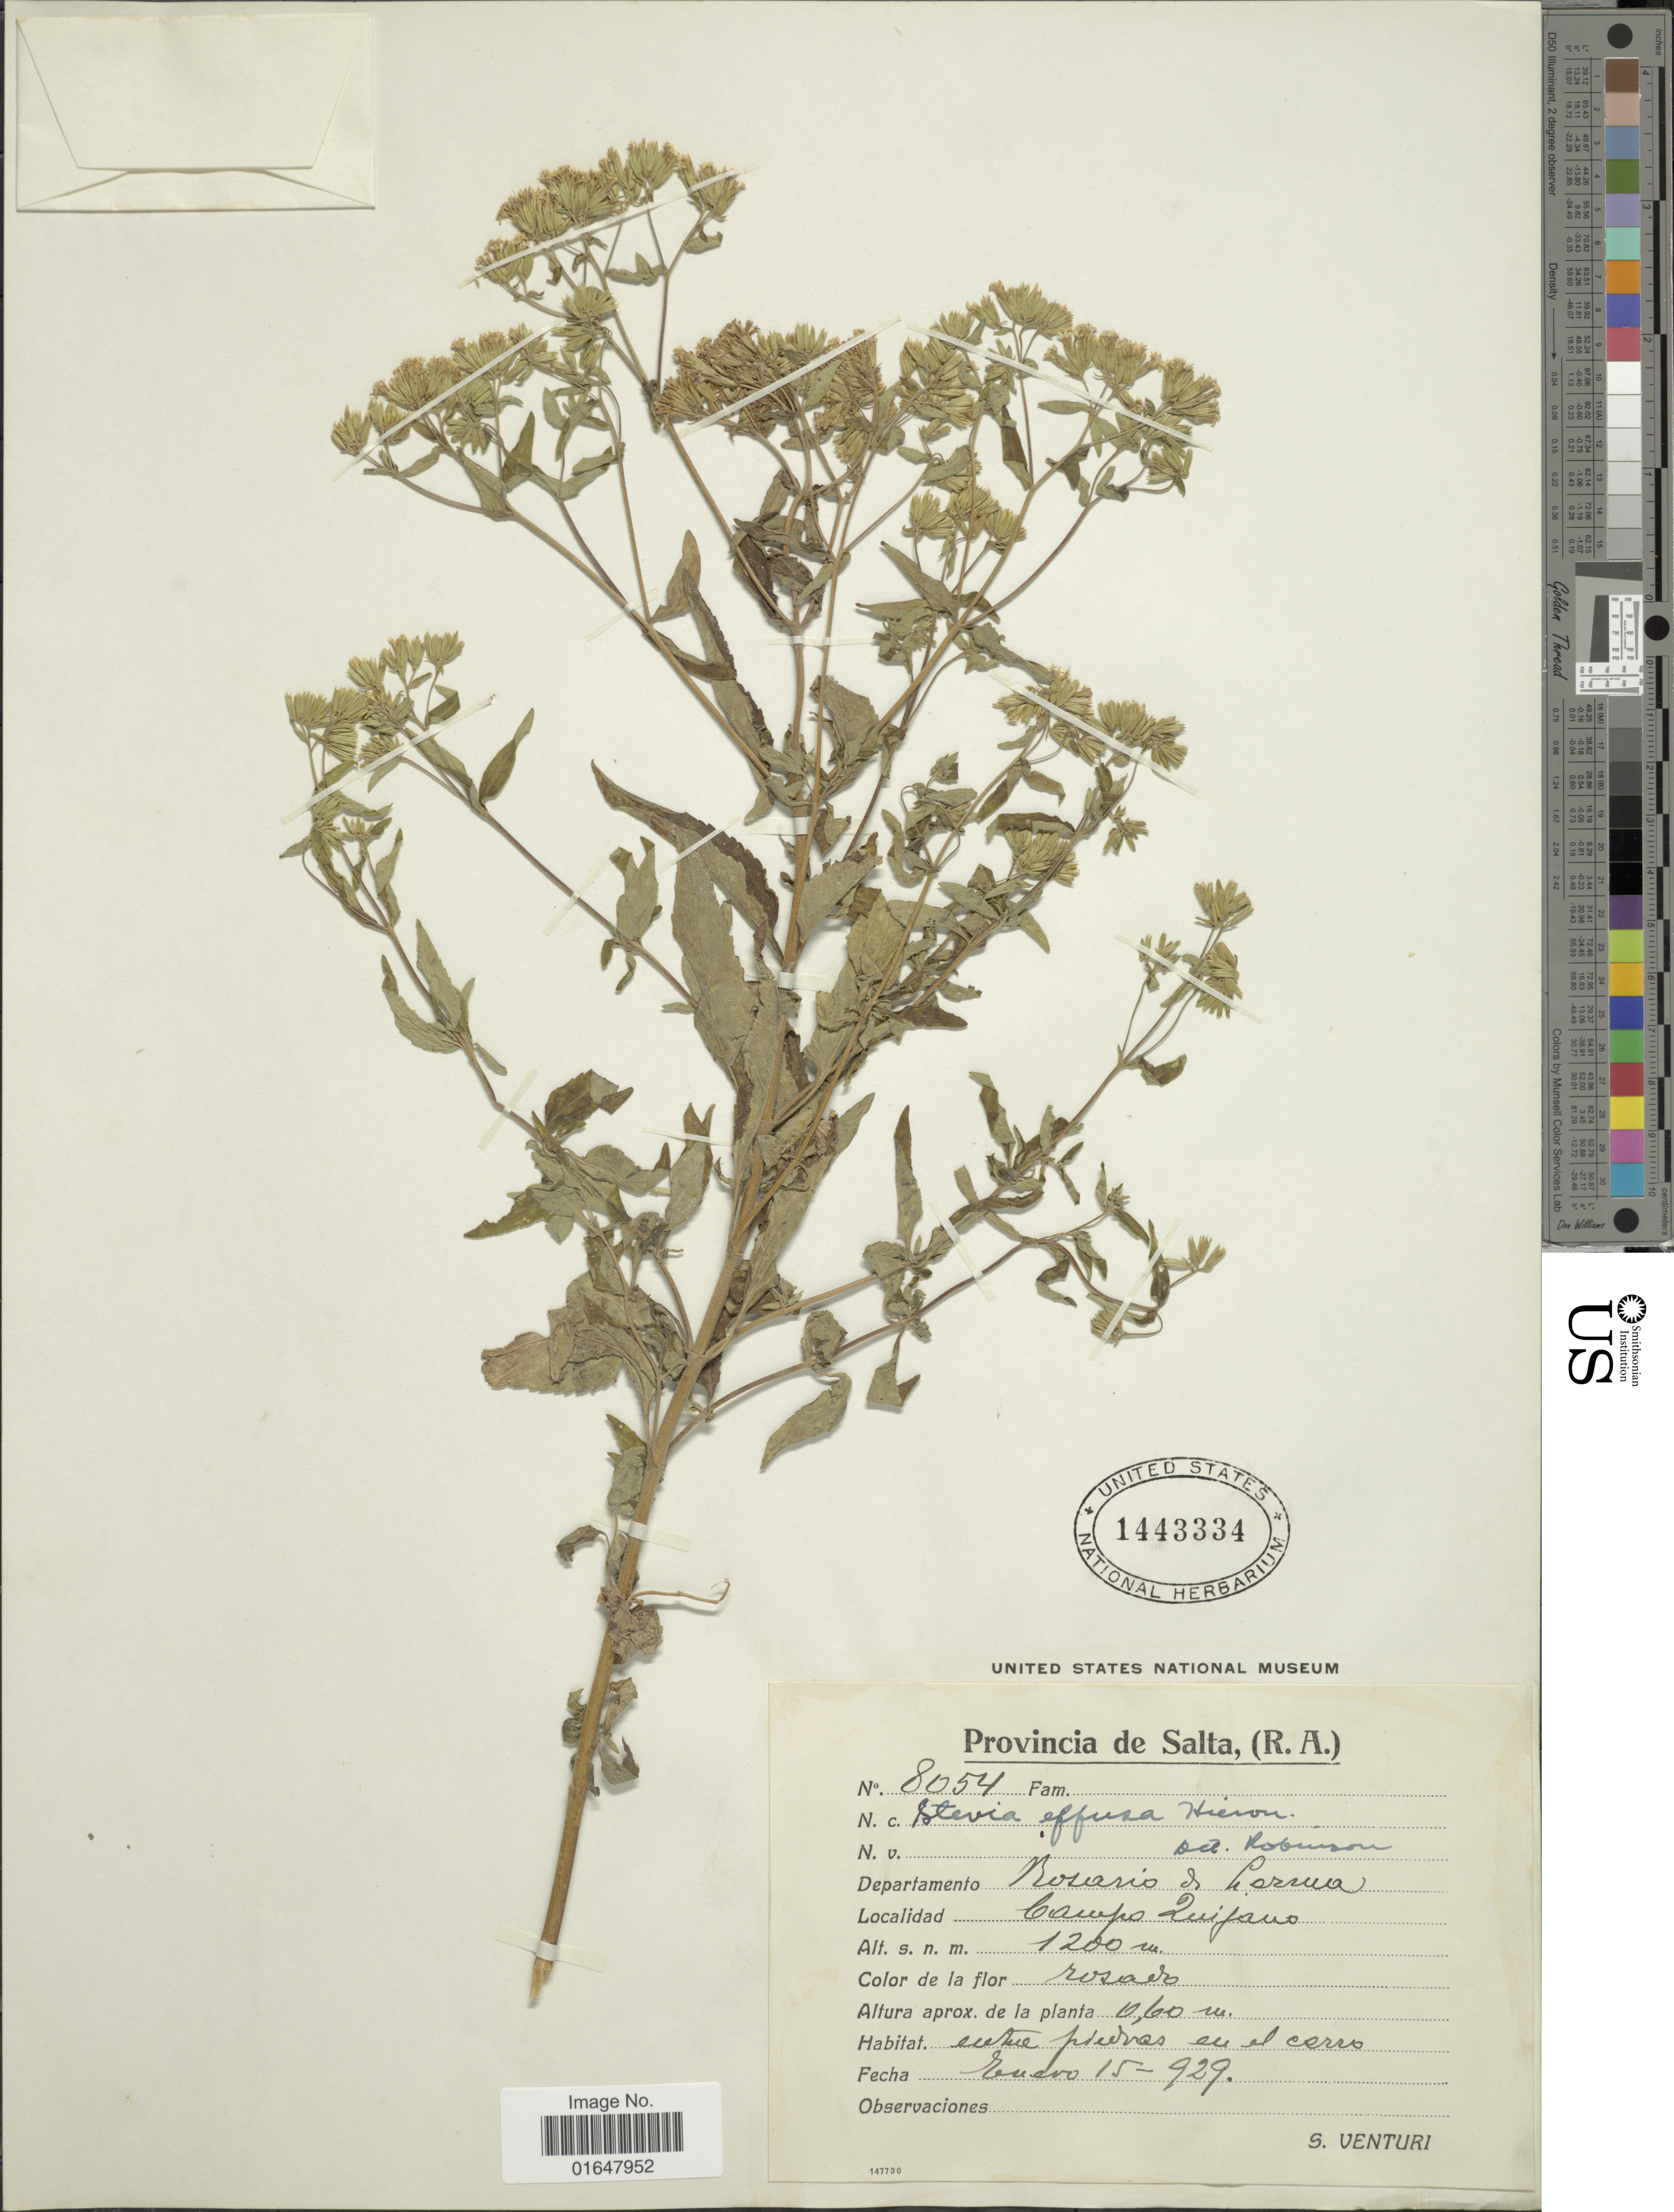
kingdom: Plantae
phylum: Tracheophyta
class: Magnoliopsida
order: Asterales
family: Asteraceae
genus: Stevia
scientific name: Stevia effusa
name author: Hieron.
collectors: S. Venturi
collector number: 8054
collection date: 1929-01-15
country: Argentina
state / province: Salta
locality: Departamento Rosario & Lerna, Campo Zuijano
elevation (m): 1200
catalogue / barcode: US 1443334